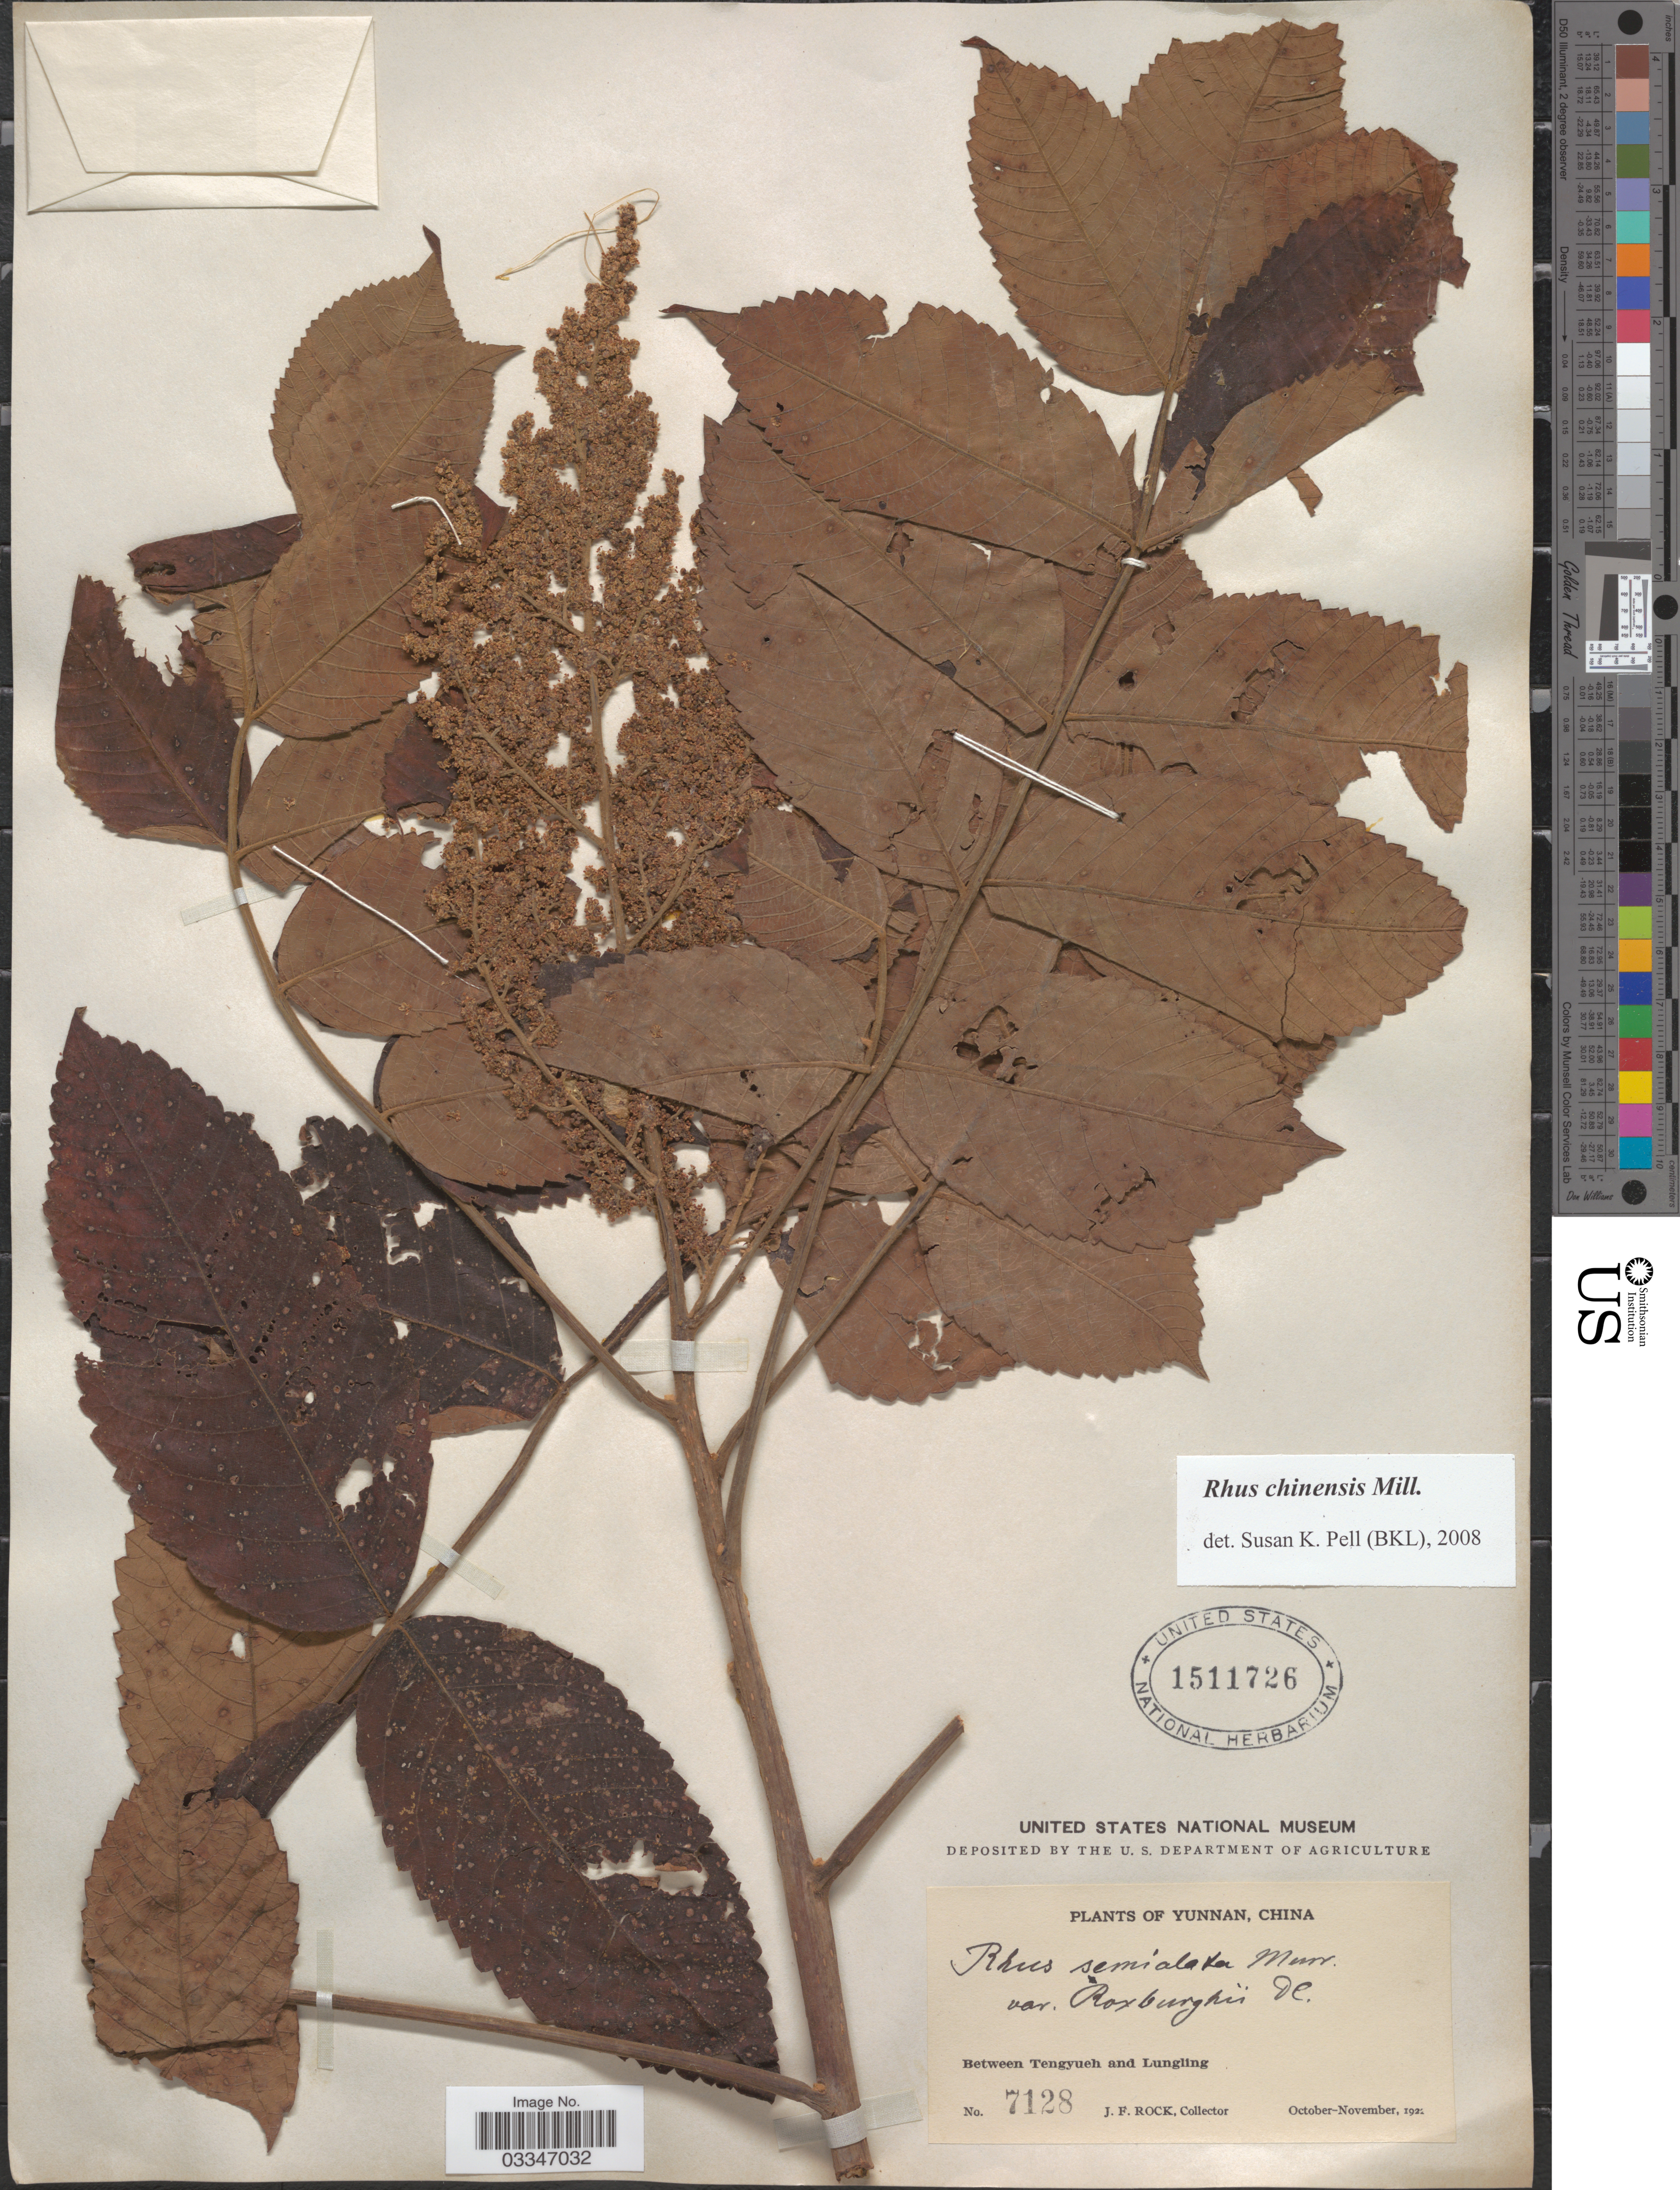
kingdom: Plantae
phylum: Tracheophyta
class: Magnoliopsida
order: Sapindales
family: Anacardiaceae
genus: Rhus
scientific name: Rhus chinensis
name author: Mill.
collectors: J. Rock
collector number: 7128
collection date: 1922-10/1922-11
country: China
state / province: Yunnan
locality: Between Tengyueh and Lungling.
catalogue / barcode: US 1511726